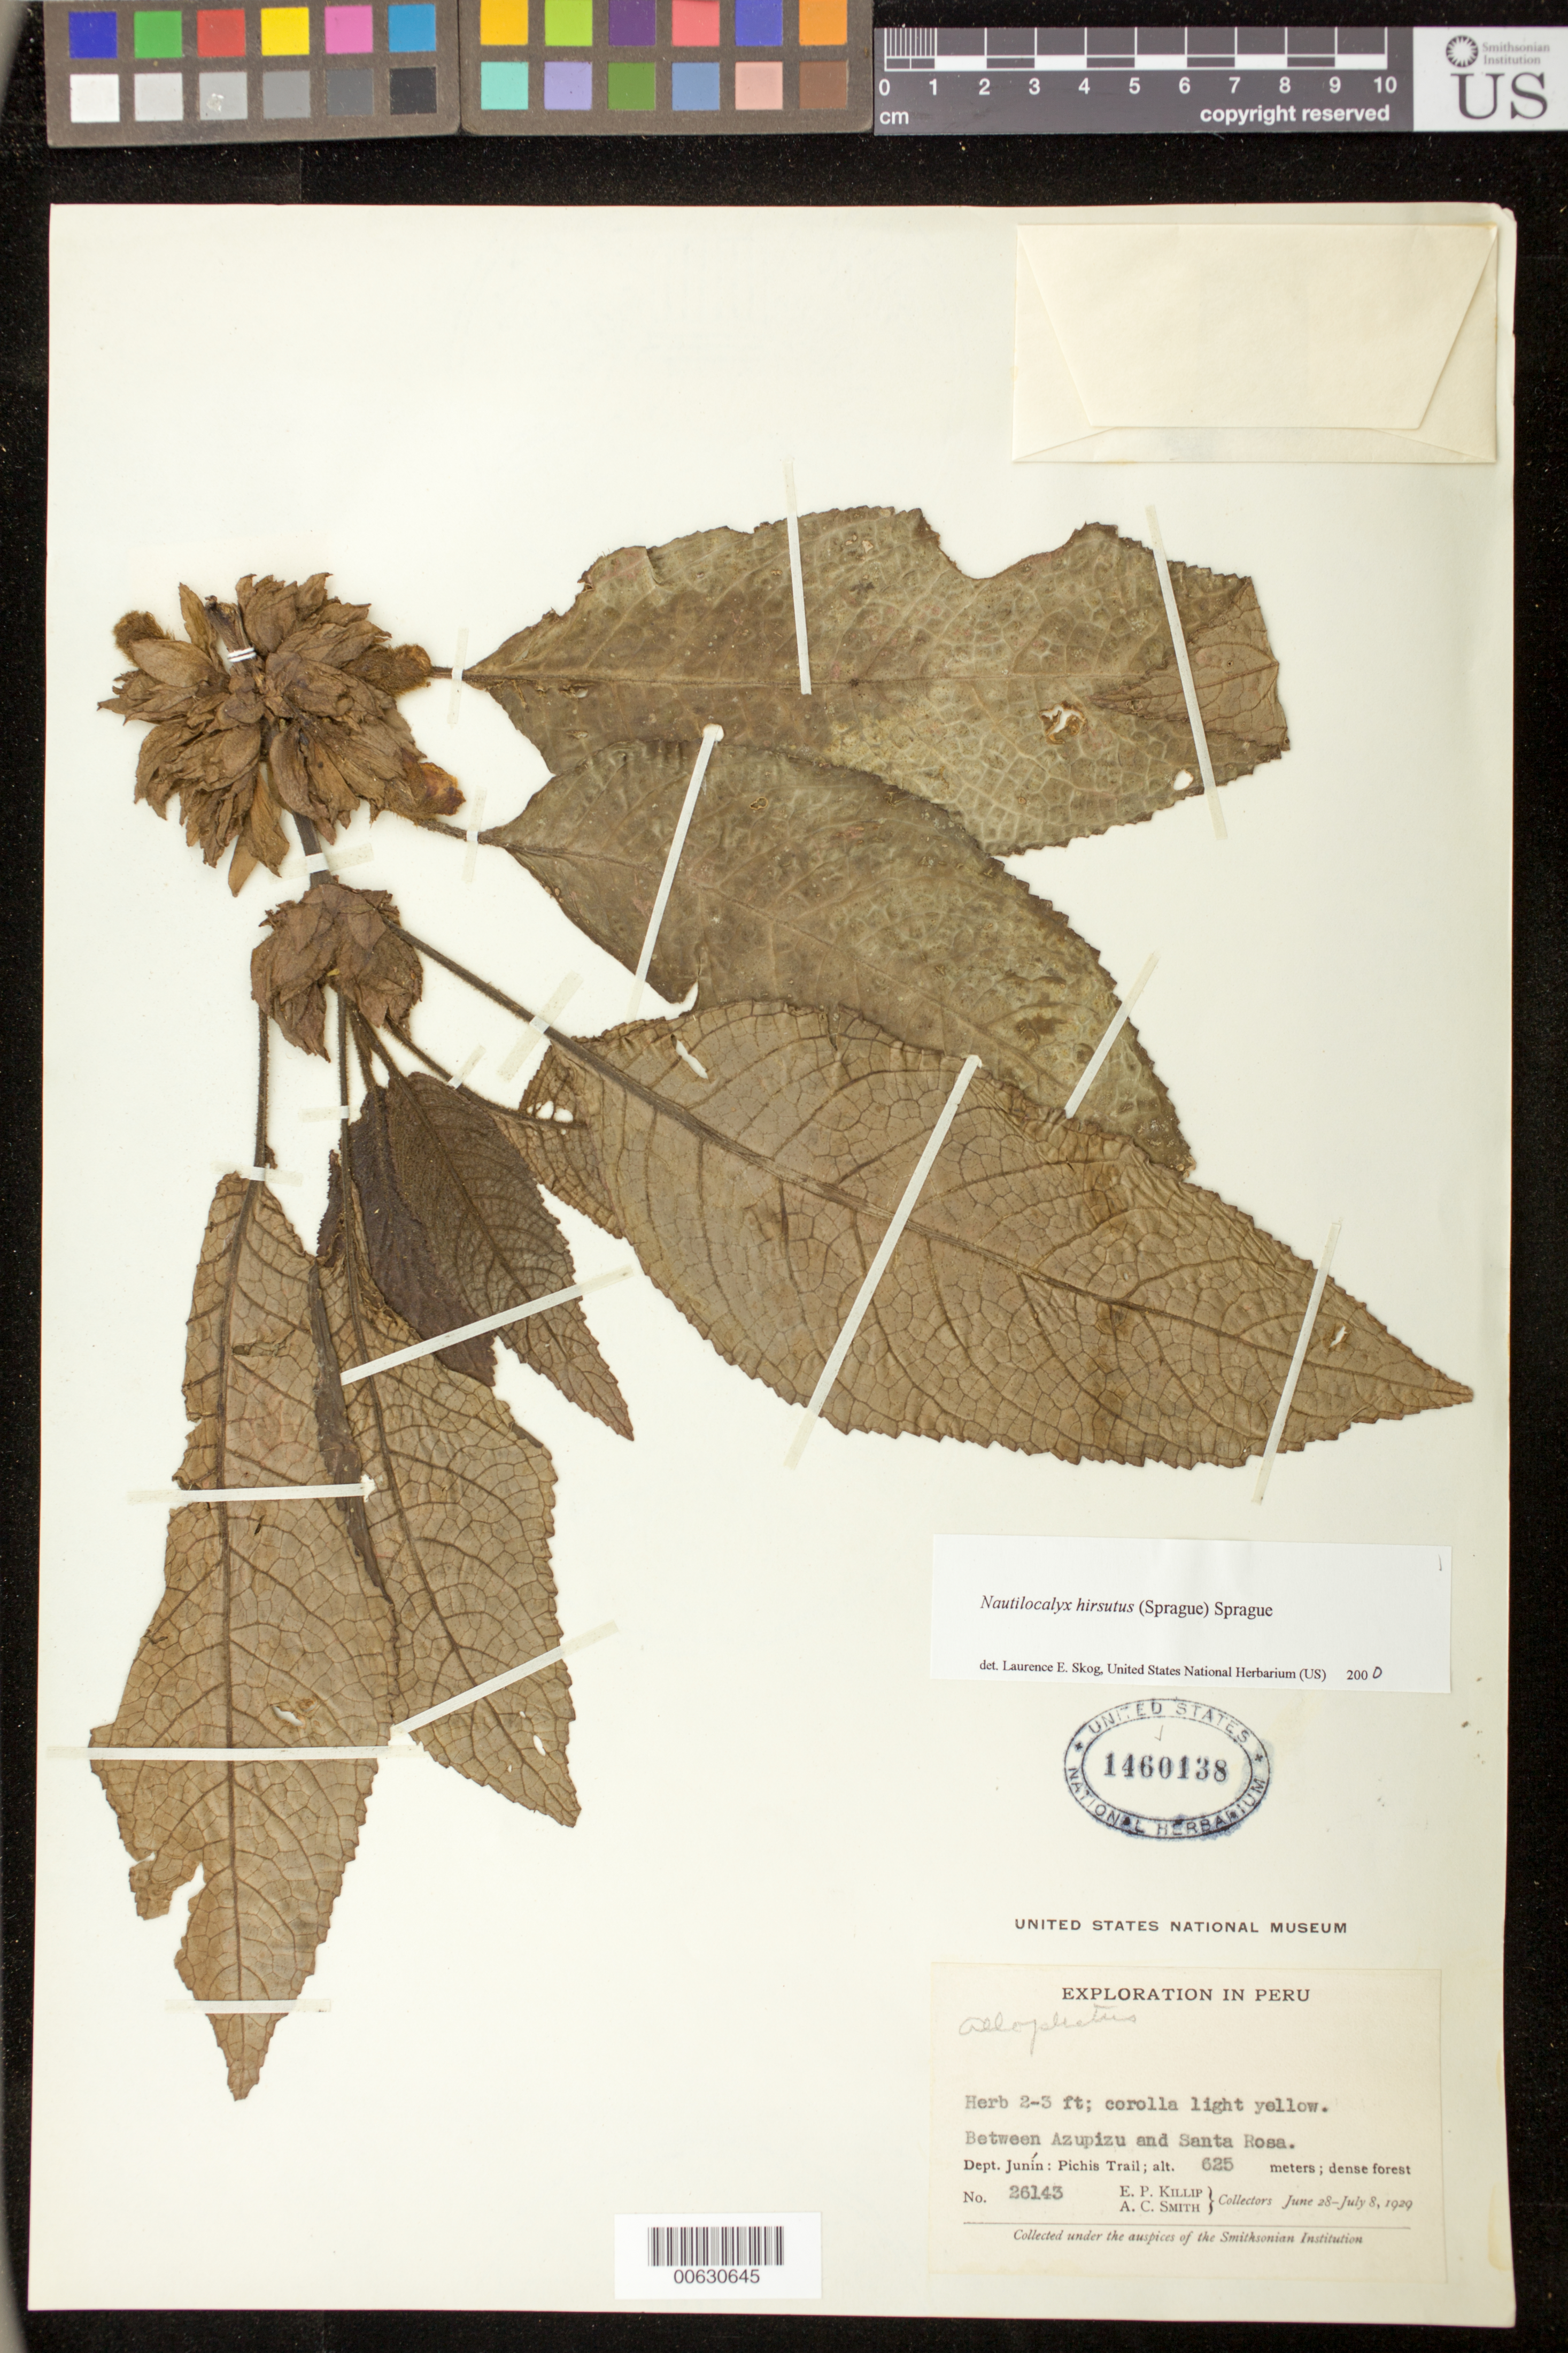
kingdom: Plantae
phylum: Tracheophyta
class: Magnoliopsida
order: Lamiales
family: Gesneriaceae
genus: Nautilocalyx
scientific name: Nautilocalyx hirsutus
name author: (Sprague) Sprague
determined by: Skog, Laurence E.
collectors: E. P. Killip & A. C. Smith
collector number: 26143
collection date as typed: Jun-Jul 1929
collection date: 1929-06/1929-07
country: Peru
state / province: Junín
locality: Pichis trail, between Azupizu and Santa Rosa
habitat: Dense forest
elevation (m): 625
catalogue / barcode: US 1460138